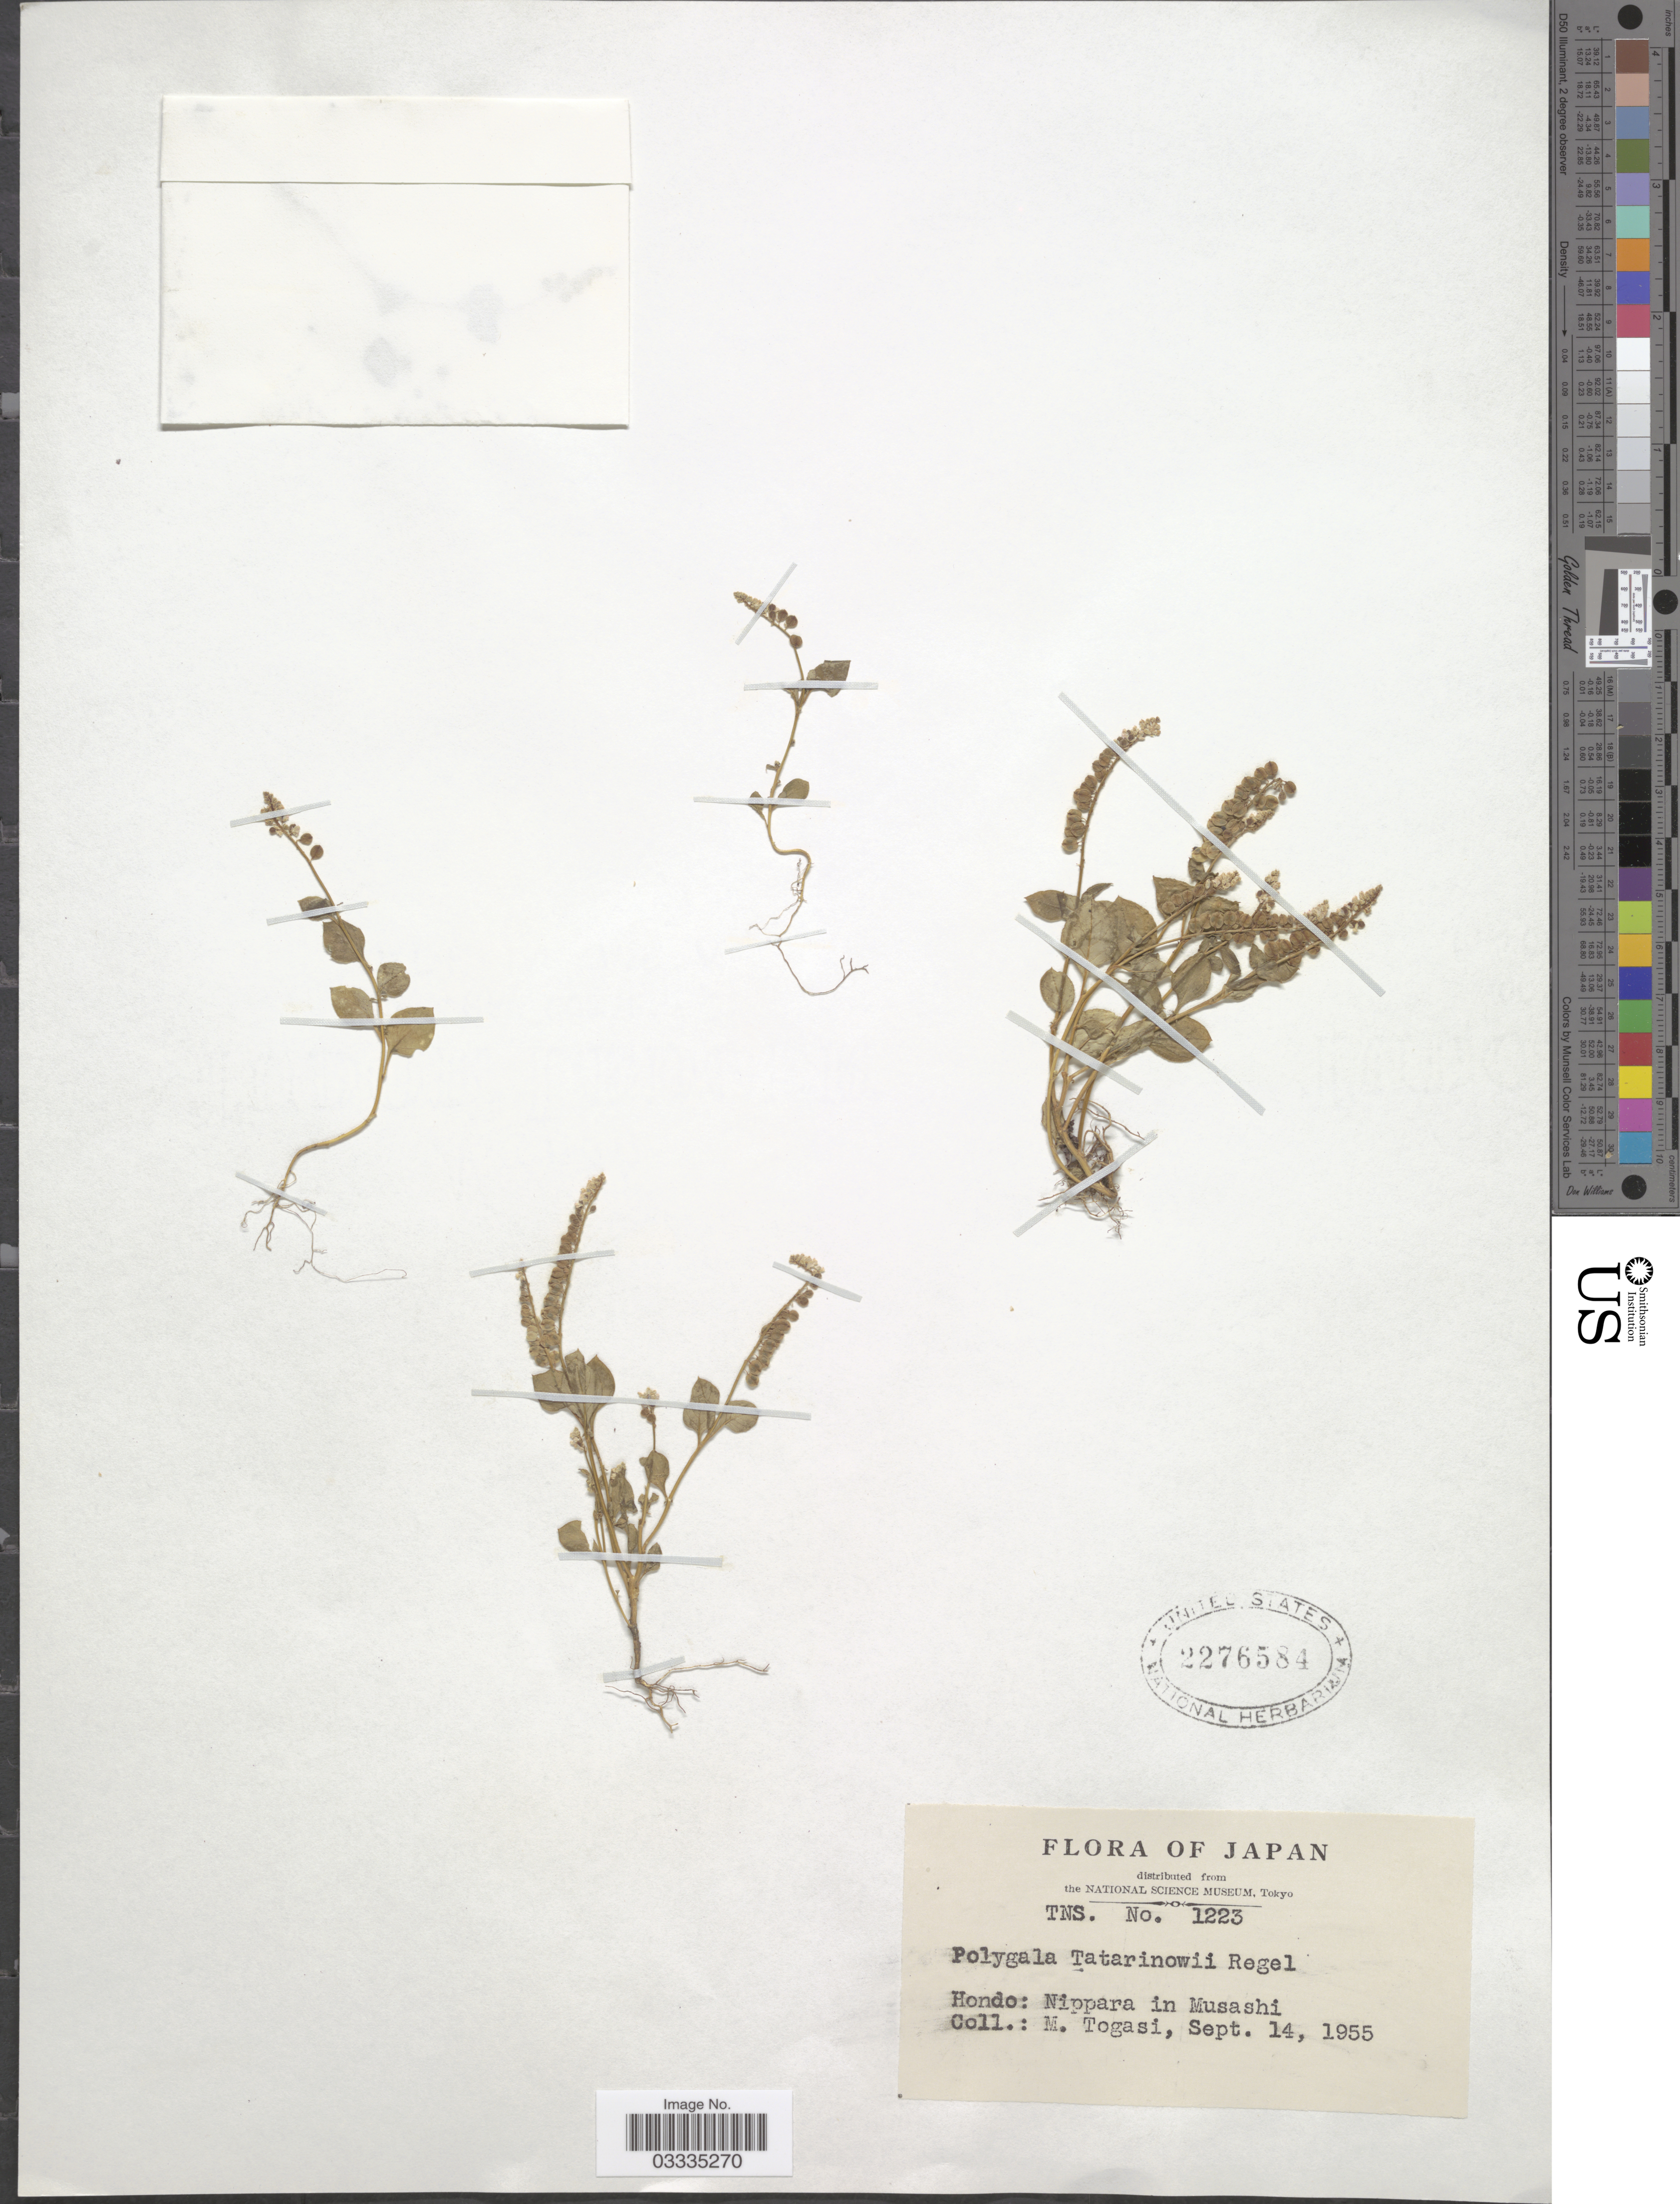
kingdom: Plantae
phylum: Tracheophyta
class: Magnoliopsida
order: Fabales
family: Polygalaceae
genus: Polygala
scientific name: Polygala tatarinowii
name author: Regel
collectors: M. Togasi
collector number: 1223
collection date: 1955-09-14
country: Japan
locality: Hondo: Nippara in Musashi.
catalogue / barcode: US 2276584